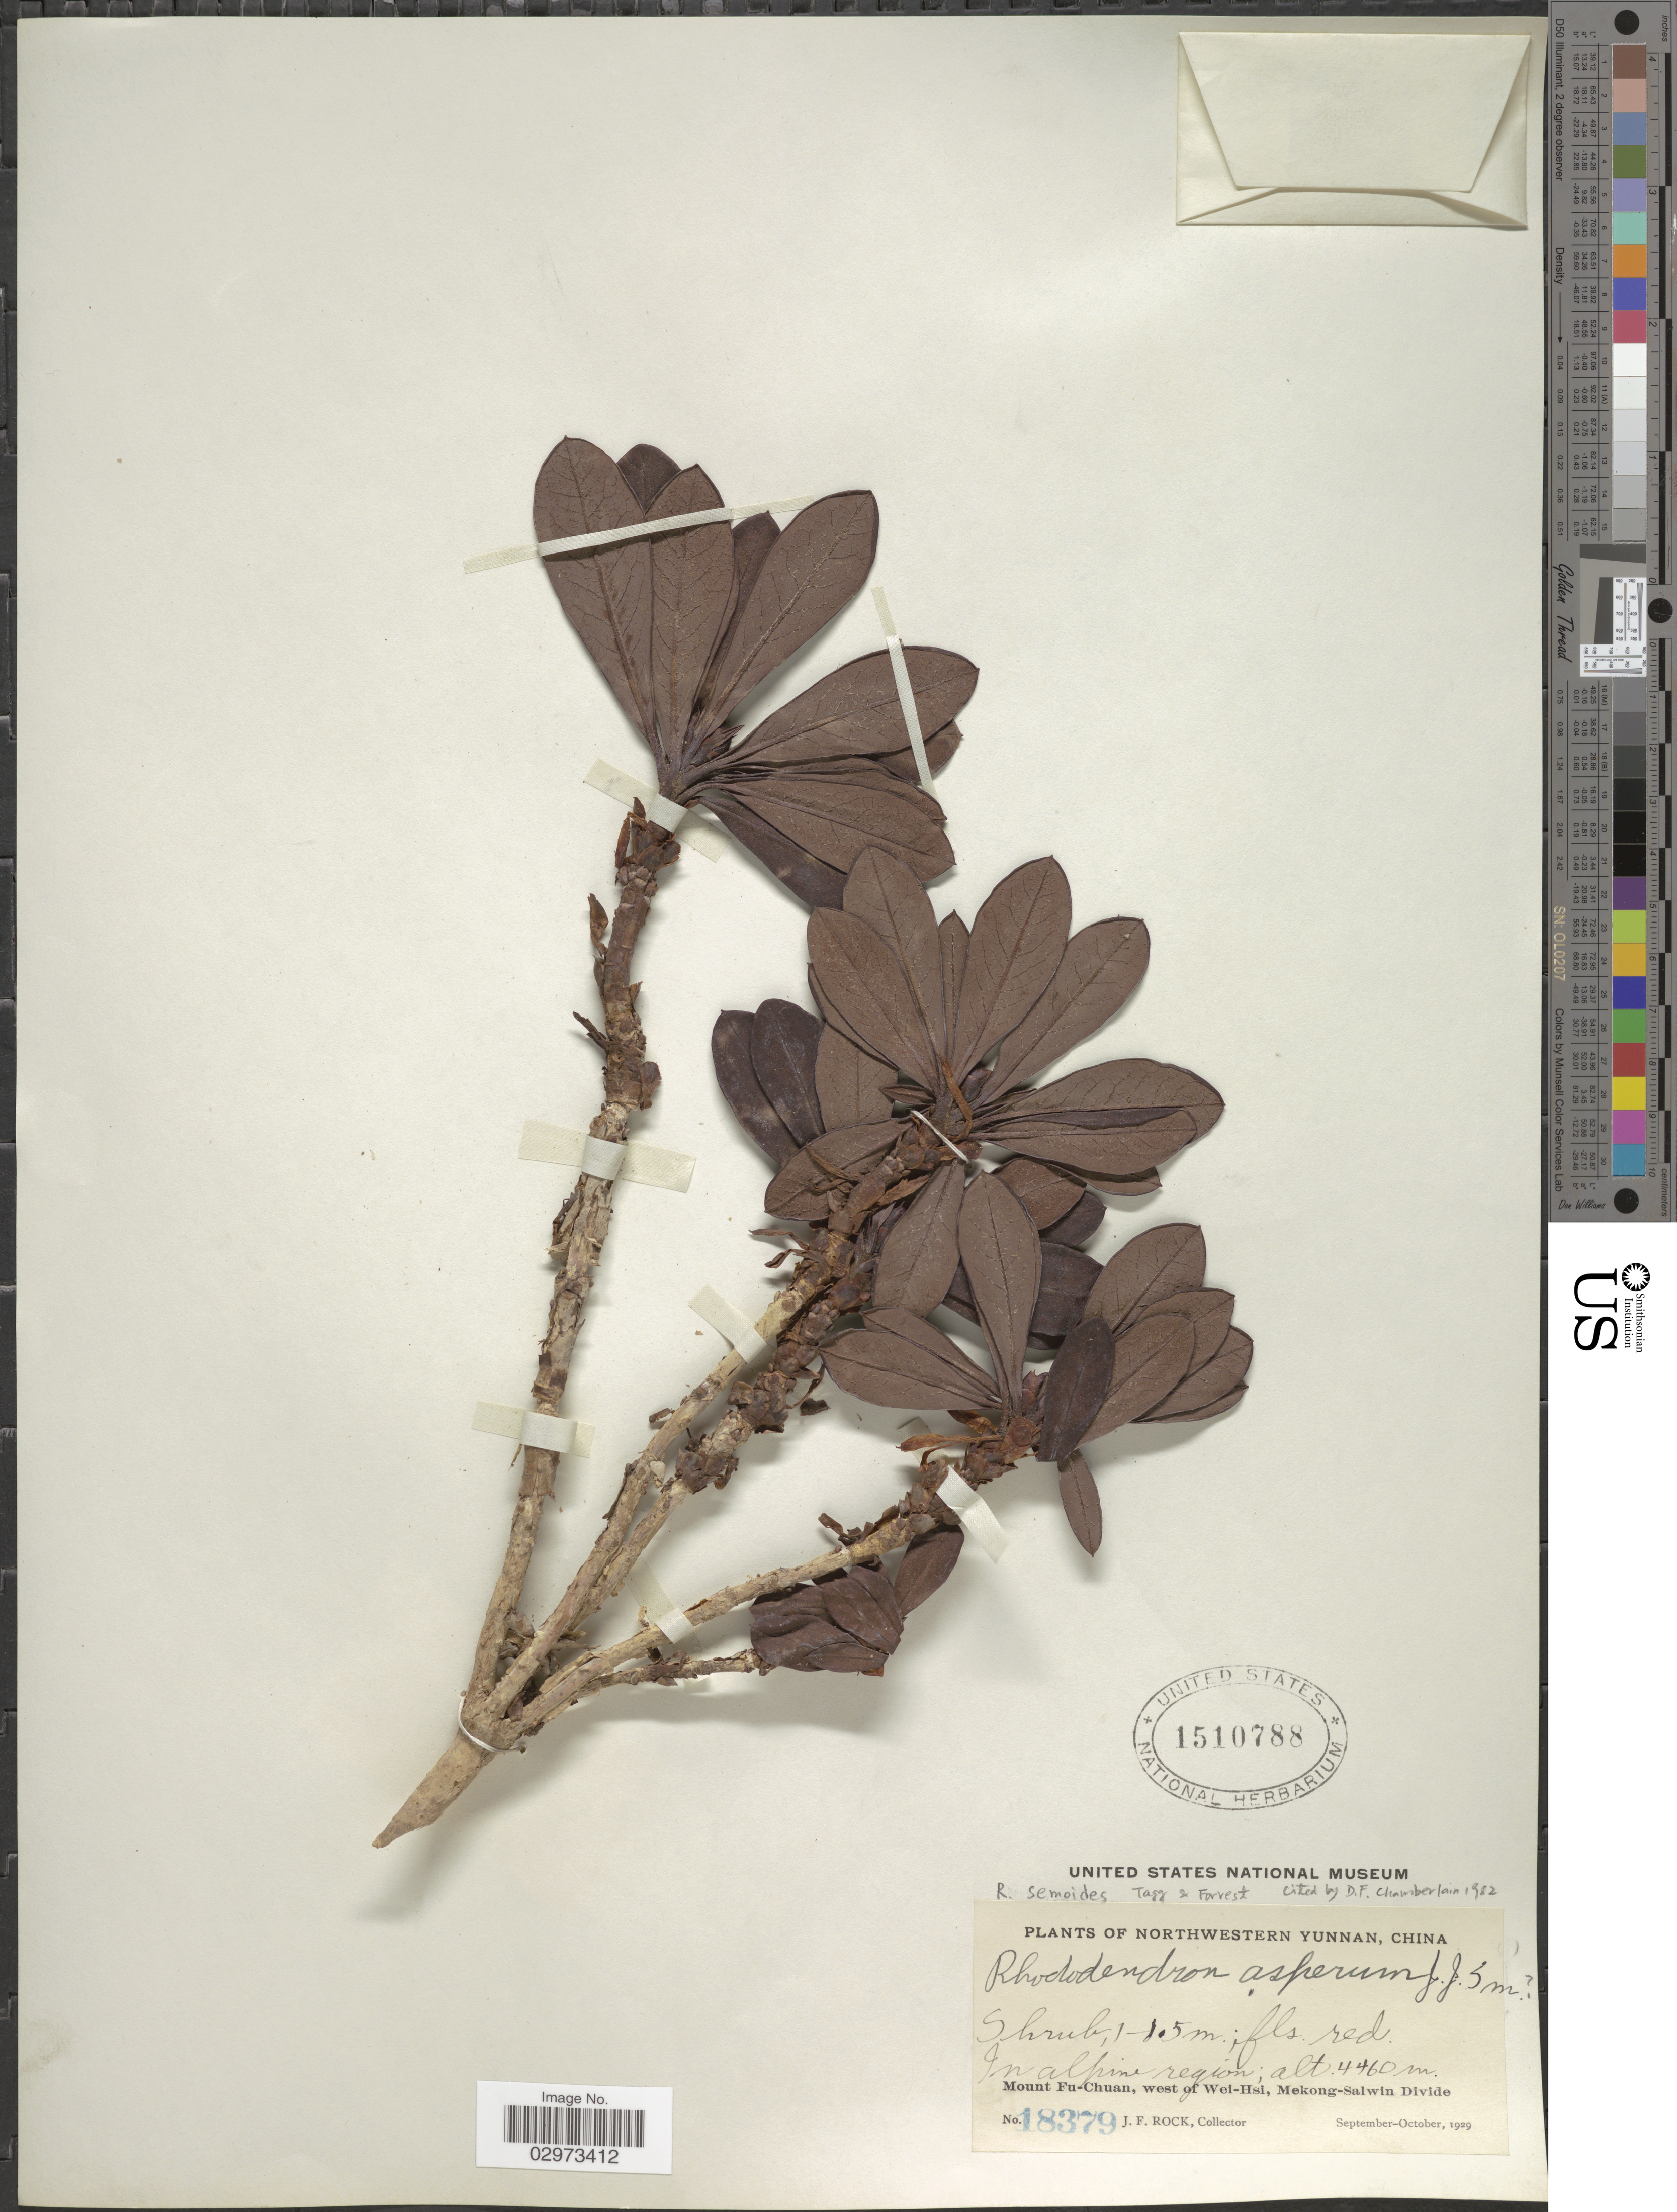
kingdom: Plantae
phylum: Tracheophyta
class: Magnoliopsida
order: Ericales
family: Ericaceae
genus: Rhododendron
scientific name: Rhododendron semnoides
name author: Tagg & Forrest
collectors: J. Rock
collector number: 18379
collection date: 1929-09/1929-10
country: China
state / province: Yunnan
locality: Northwestern Yunnan. In alpine region. Mount Fu-Chuan, west of Wei-Hsi, Mekong-Salwin Divide.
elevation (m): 4460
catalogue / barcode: US 1510788